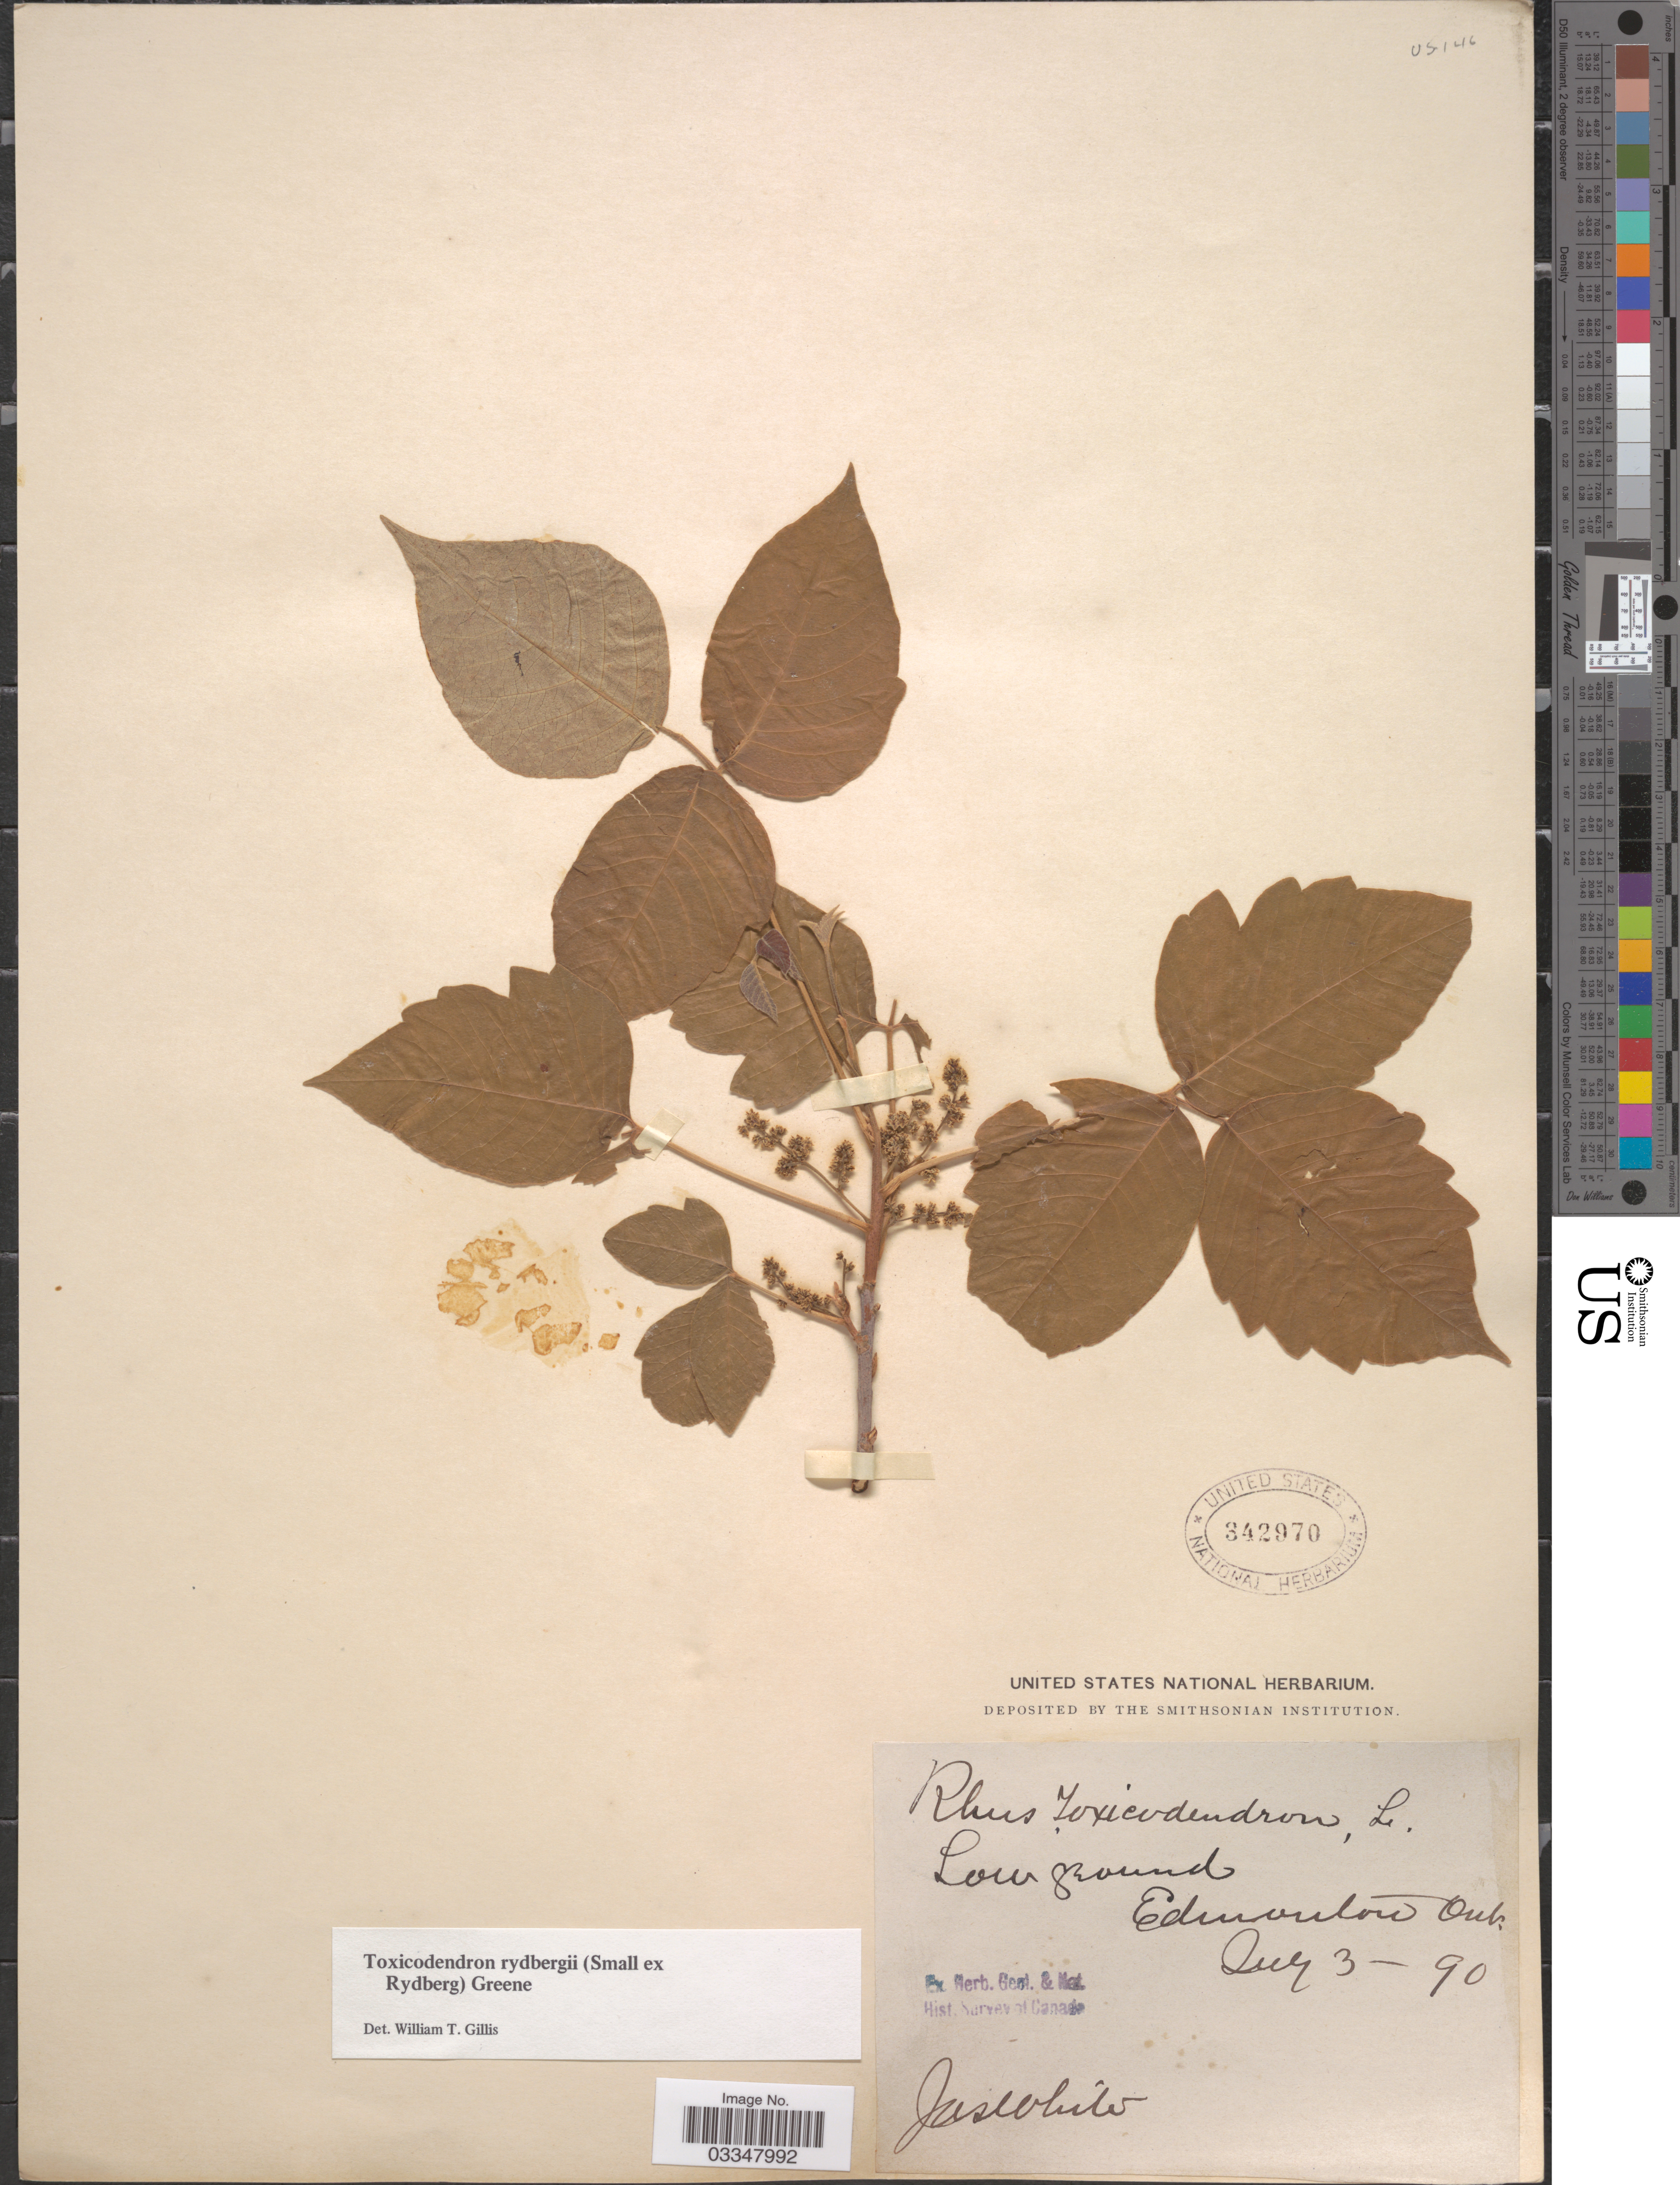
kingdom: Plantae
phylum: Tracheophyta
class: Magnoliopsida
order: Sapindales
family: Anacardiaceae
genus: Toxicodendron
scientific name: Toxicodendron radicans subsp. rydbergii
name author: (Small & Rydb.) Á. Löve & D. Löve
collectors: J. White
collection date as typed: Transcribed d/m/y: 3/7/90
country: Canada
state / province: Ontario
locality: Low ground, Edmonton.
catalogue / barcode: US 342970